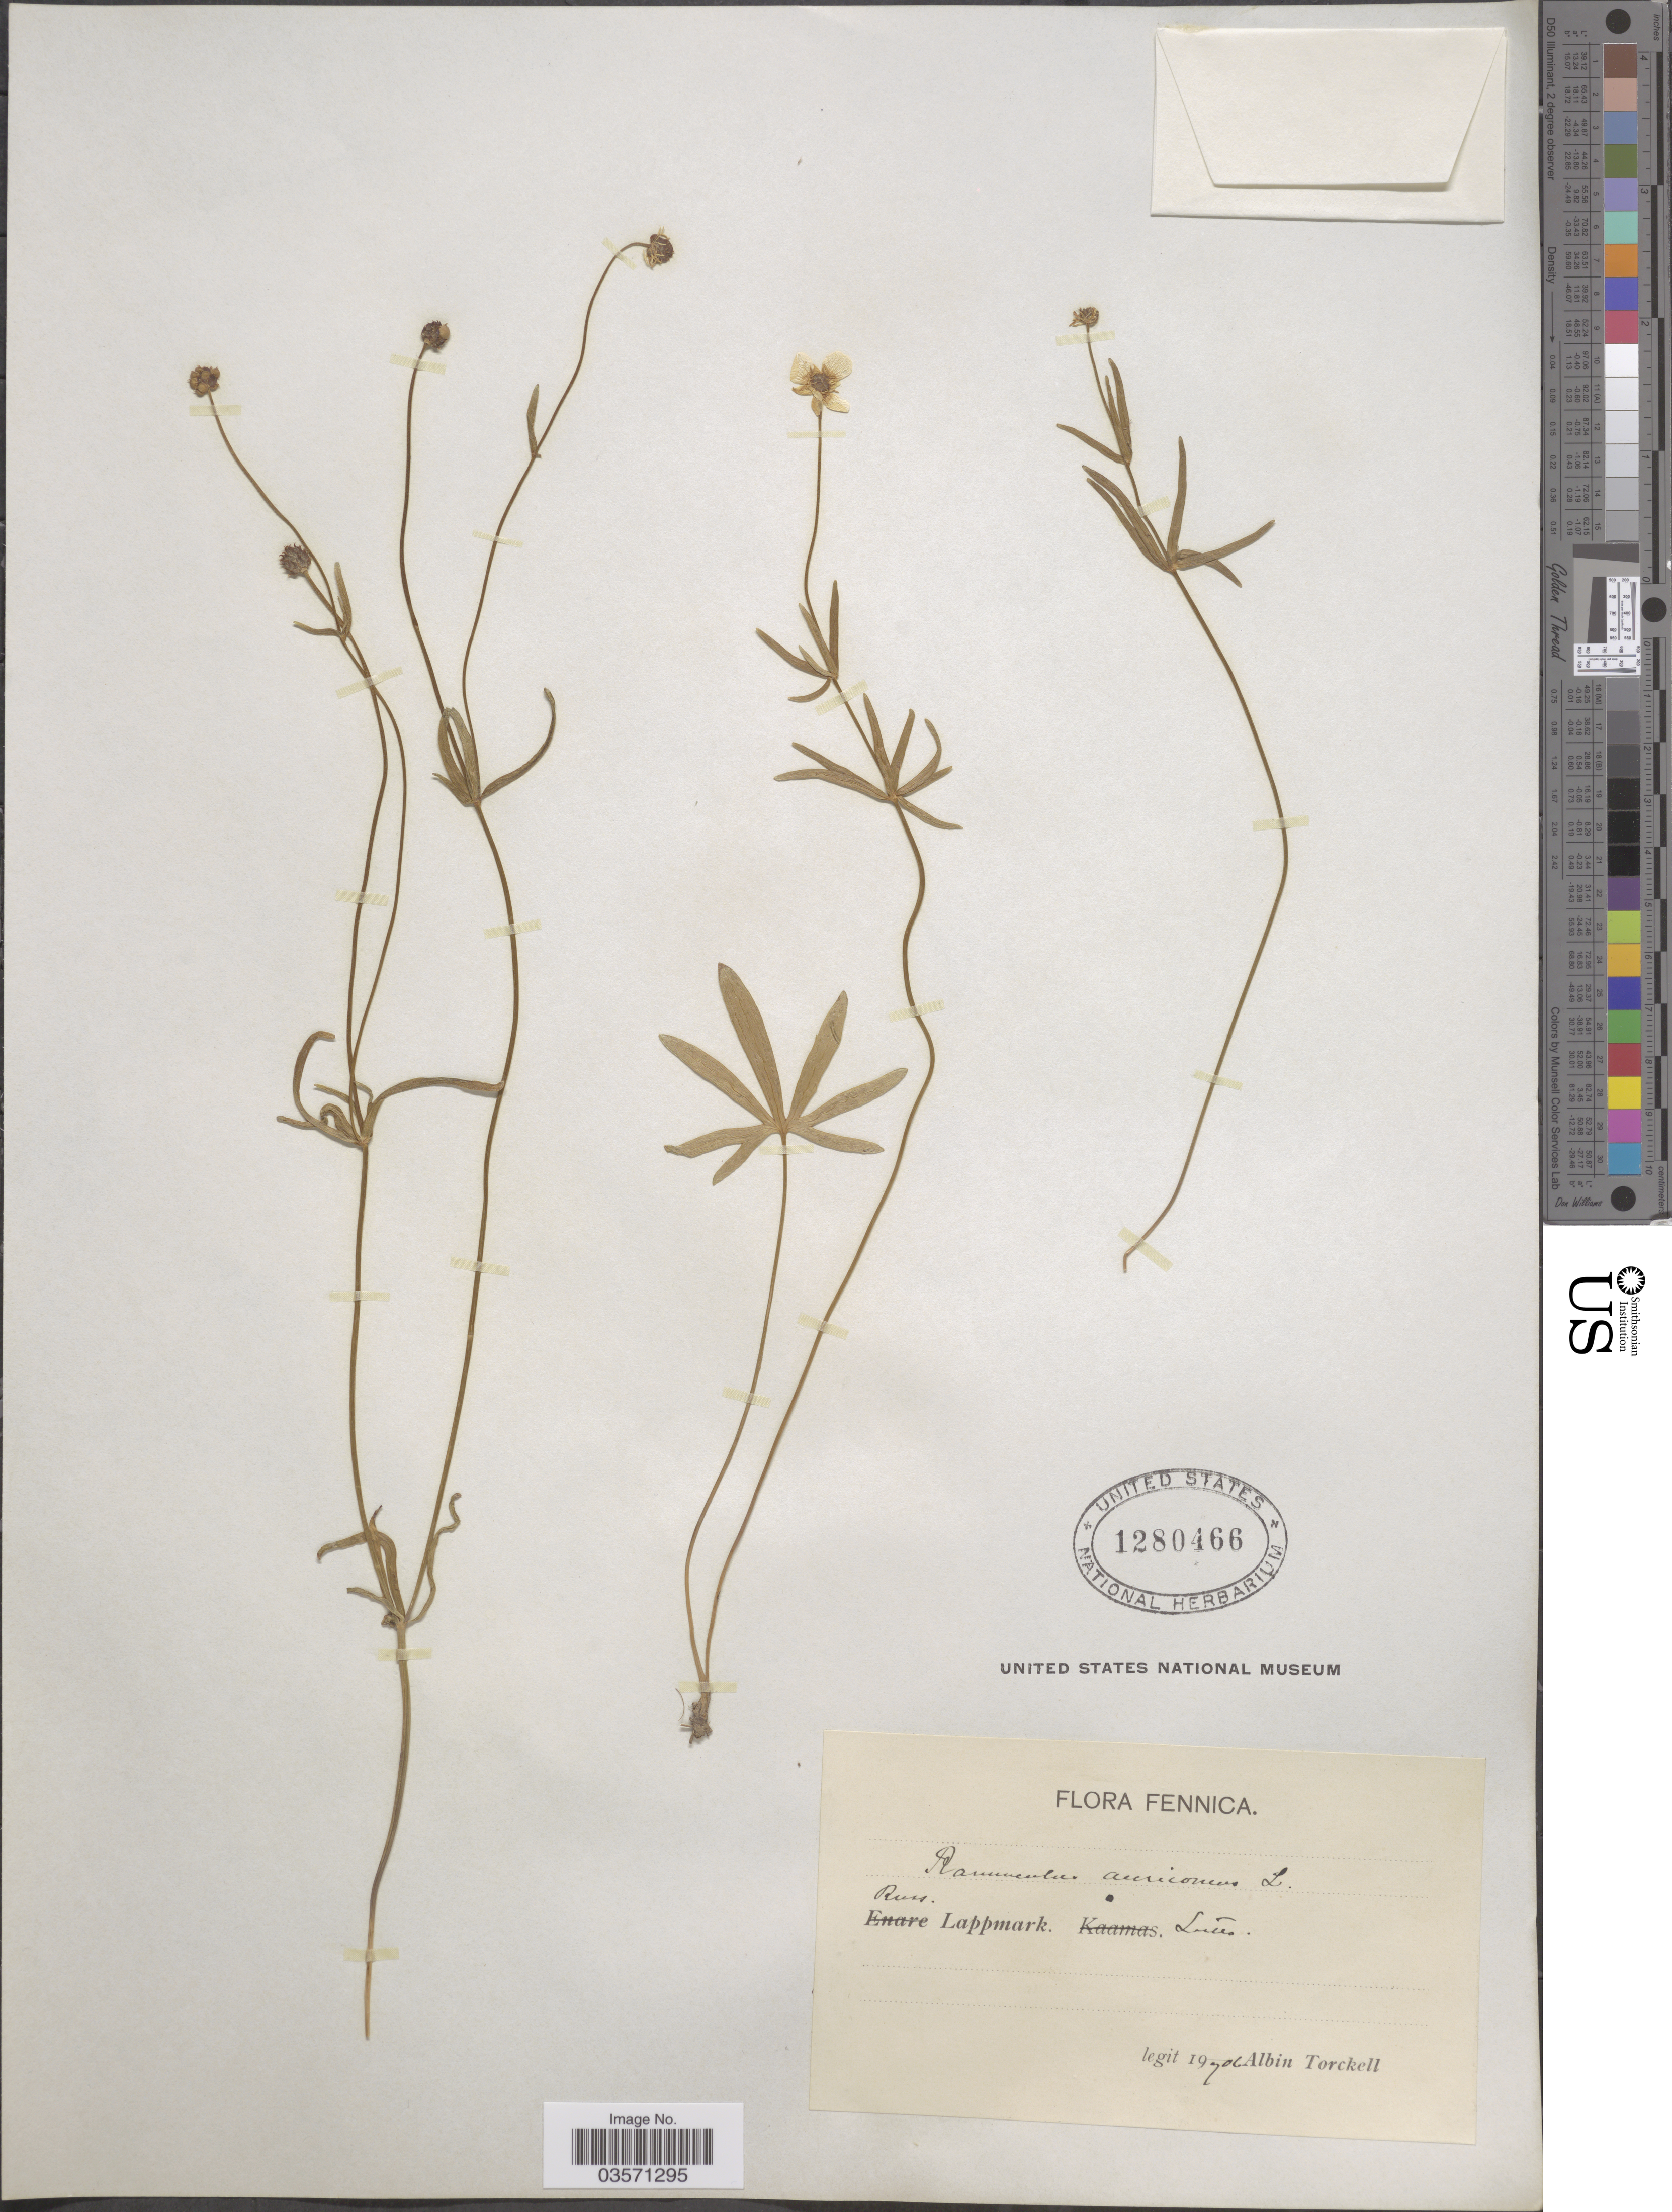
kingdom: Plantae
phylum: Tracheophyta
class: Magnoliopsida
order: Ranunculales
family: Ranunculaceae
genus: Ranunculus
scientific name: Ranunculus auricomus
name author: L.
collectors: A. Torckell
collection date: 1906-07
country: Finland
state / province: Lappi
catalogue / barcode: US 1280466